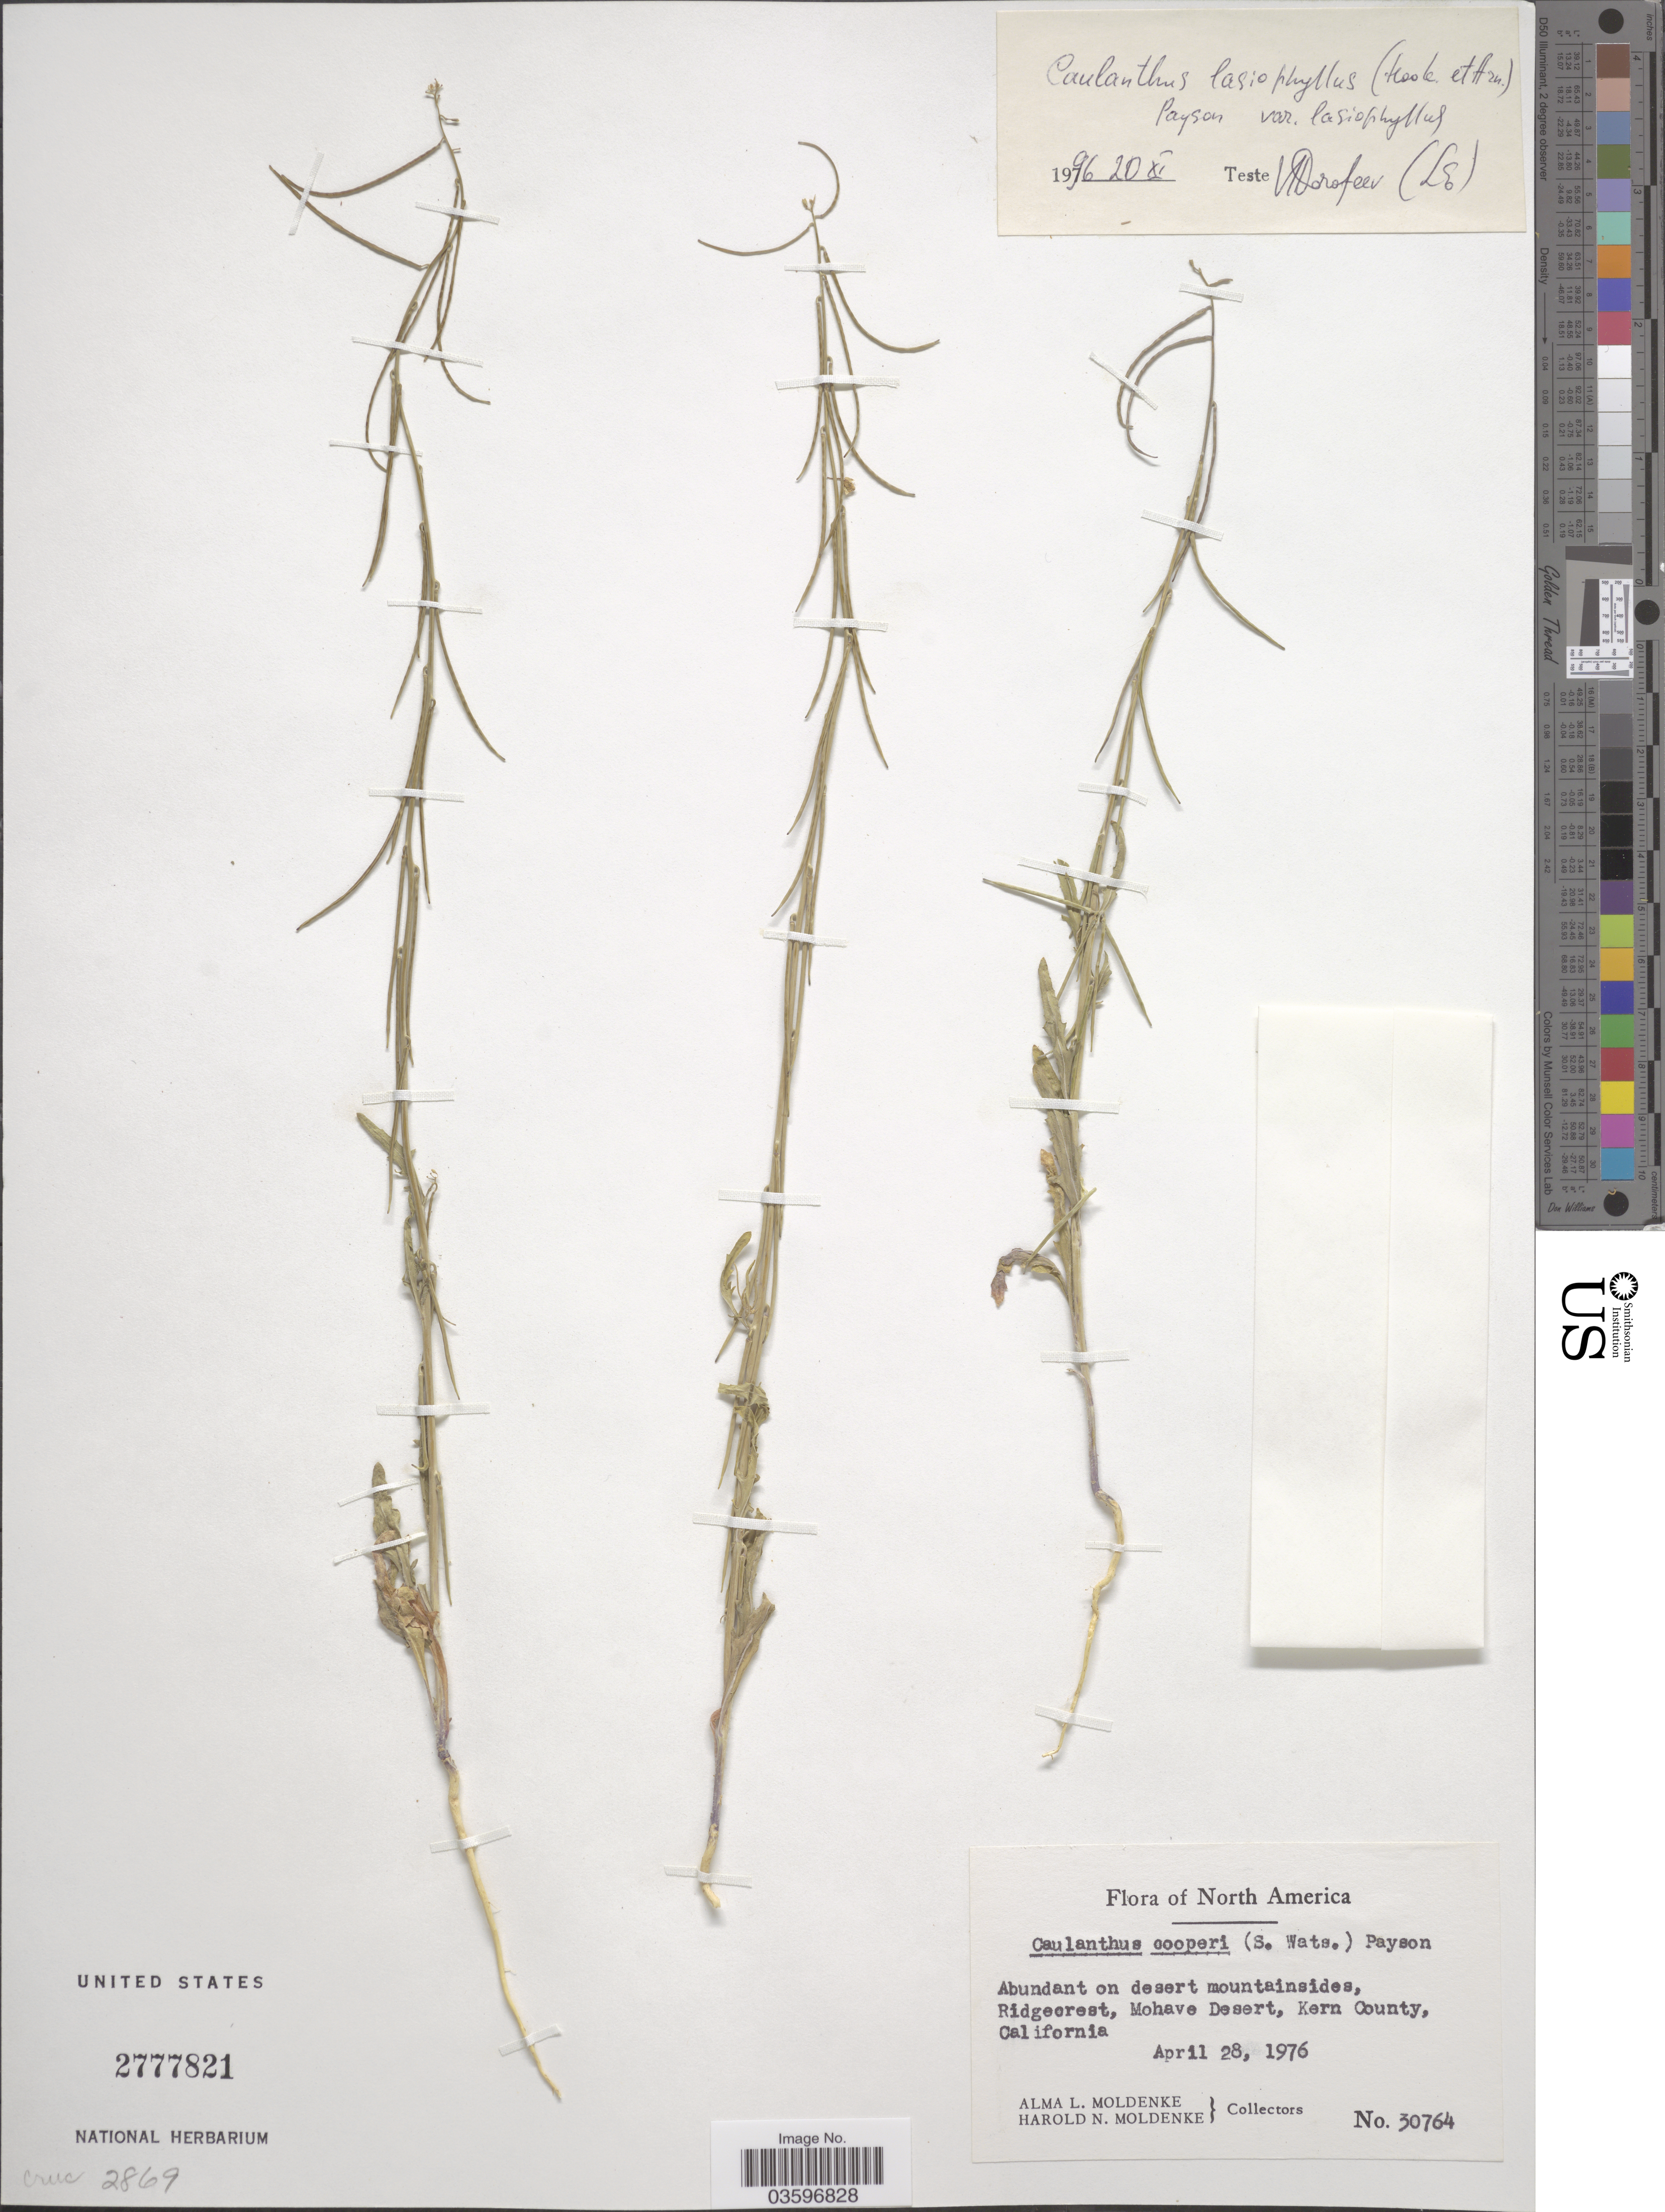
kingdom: Plantae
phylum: Tracheophyta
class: Magnoliopsida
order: Brassicales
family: Brassicaceae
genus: Caulanthus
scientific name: Caulanthus cooperi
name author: (S. Watson) Payson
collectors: A. L. Moldenke & H. N. Moldenke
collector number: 30764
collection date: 1976-04-28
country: United States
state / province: California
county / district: Kern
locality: Ridgecrest, Mohave Desert, Kern County.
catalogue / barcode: US 2777821